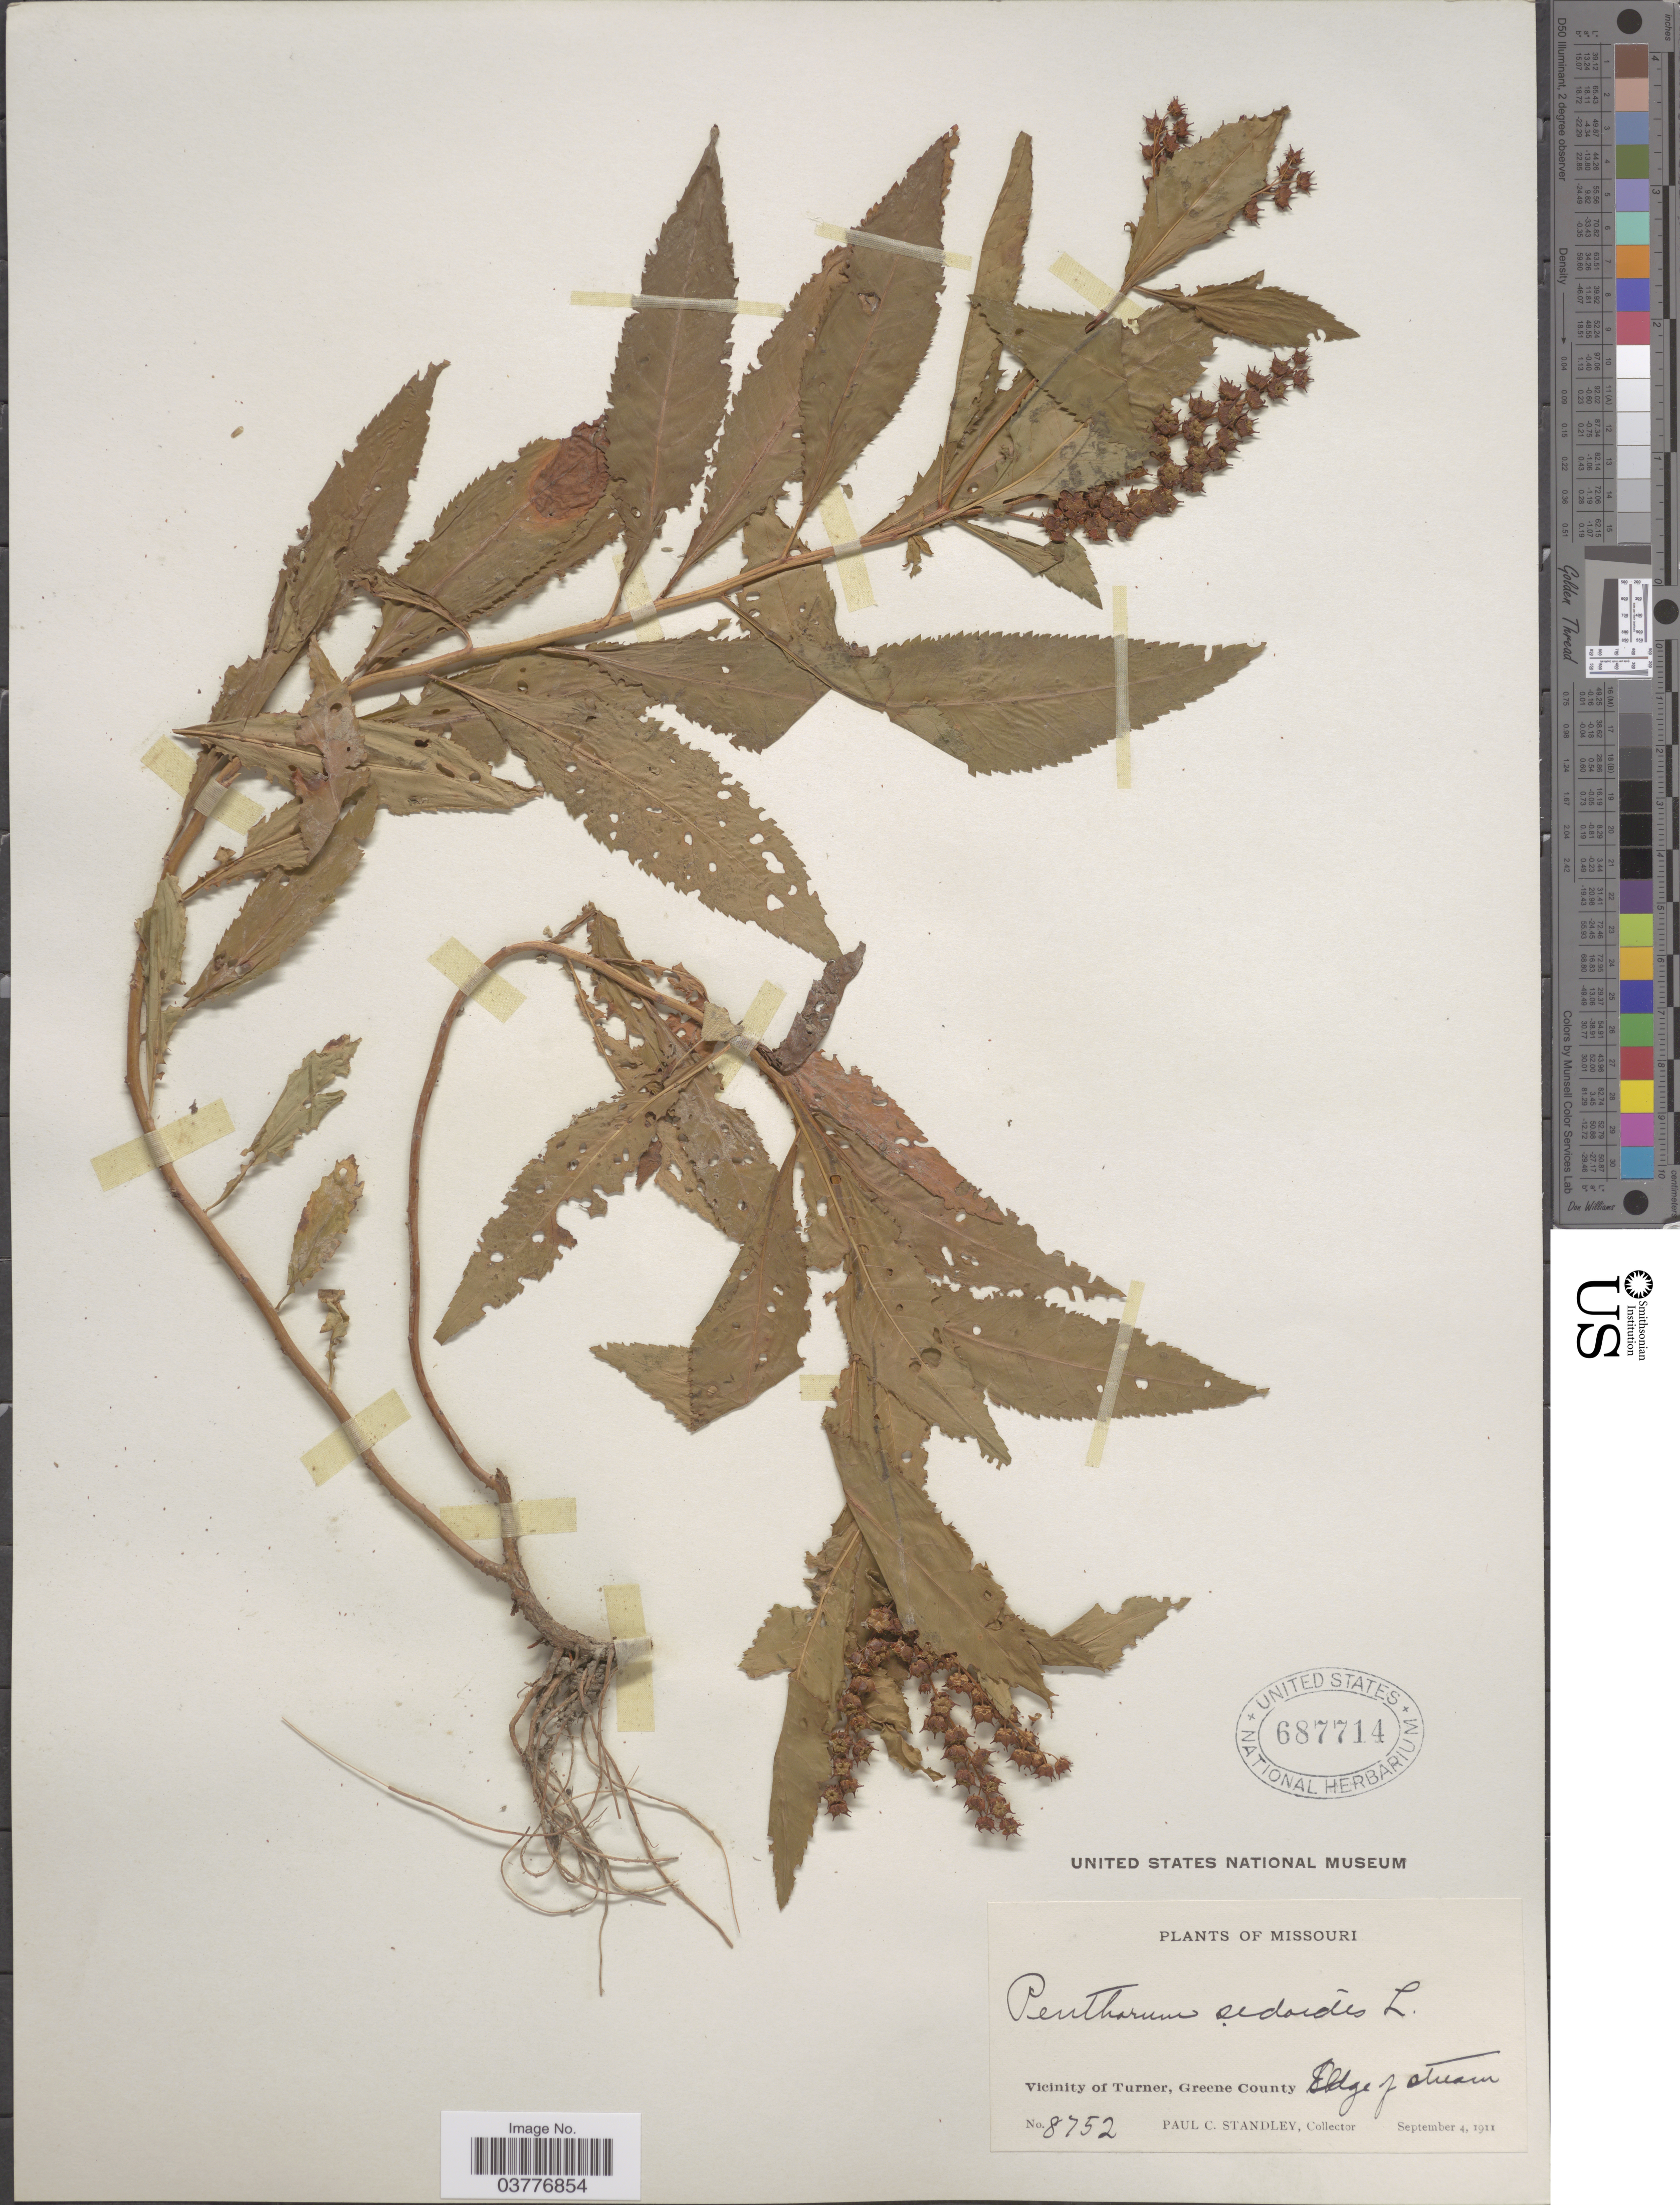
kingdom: Plantae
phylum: Tracheophyta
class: Magnoliopsida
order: Saxifragales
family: Penthoraceae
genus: Penthorum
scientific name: Penthorum sedoides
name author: L.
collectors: P. C. Standley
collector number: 8752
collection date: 1911-09-04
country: United States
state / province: Missouri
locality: Vicinity of Turner, Greene County, Edge of stream.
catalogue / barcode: US 687714